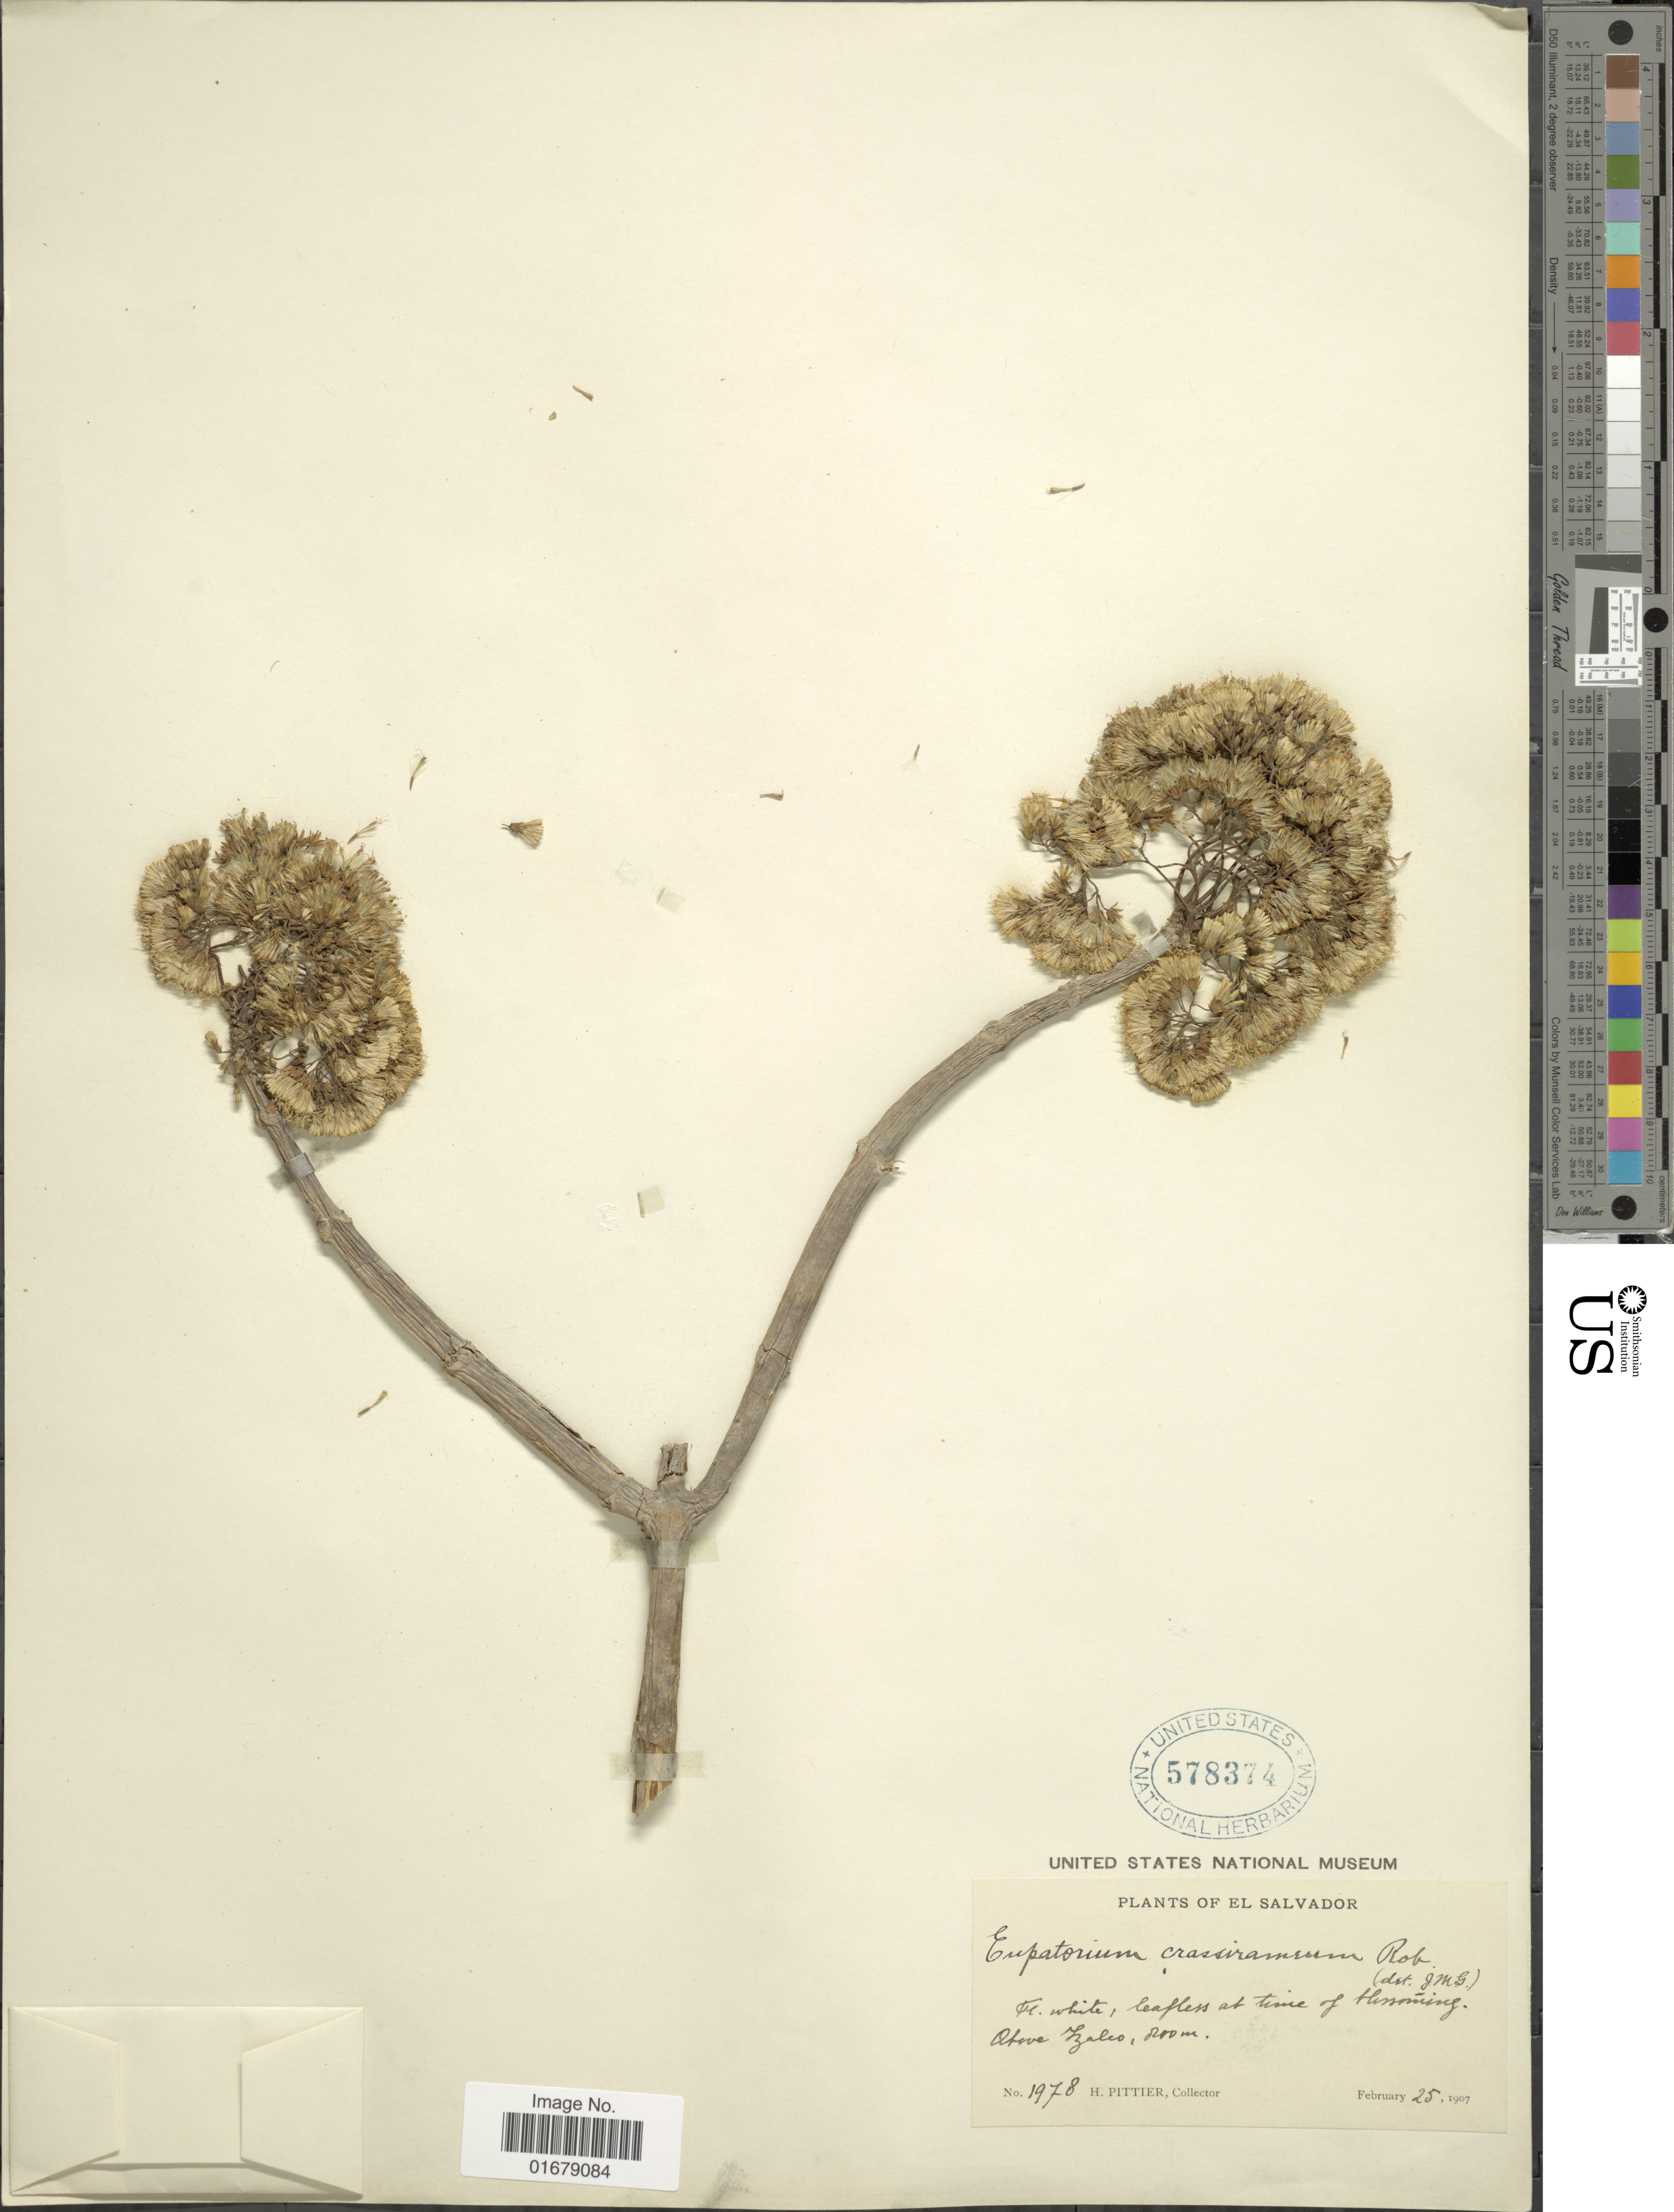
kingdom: Plantae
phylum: Tracheophyta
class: Magnoliopsida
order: Asterales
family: Asteraceae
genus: Pachythamnus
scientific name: Pachythamnus crassirameus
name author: (B.L. Rob.) R.M. King & H. Rob.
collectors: H. F. Pittier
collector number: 1978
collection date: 1907-02-25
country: El Salvador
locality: El Salvador. Above Izalco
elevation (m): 800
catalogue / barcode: US 578374